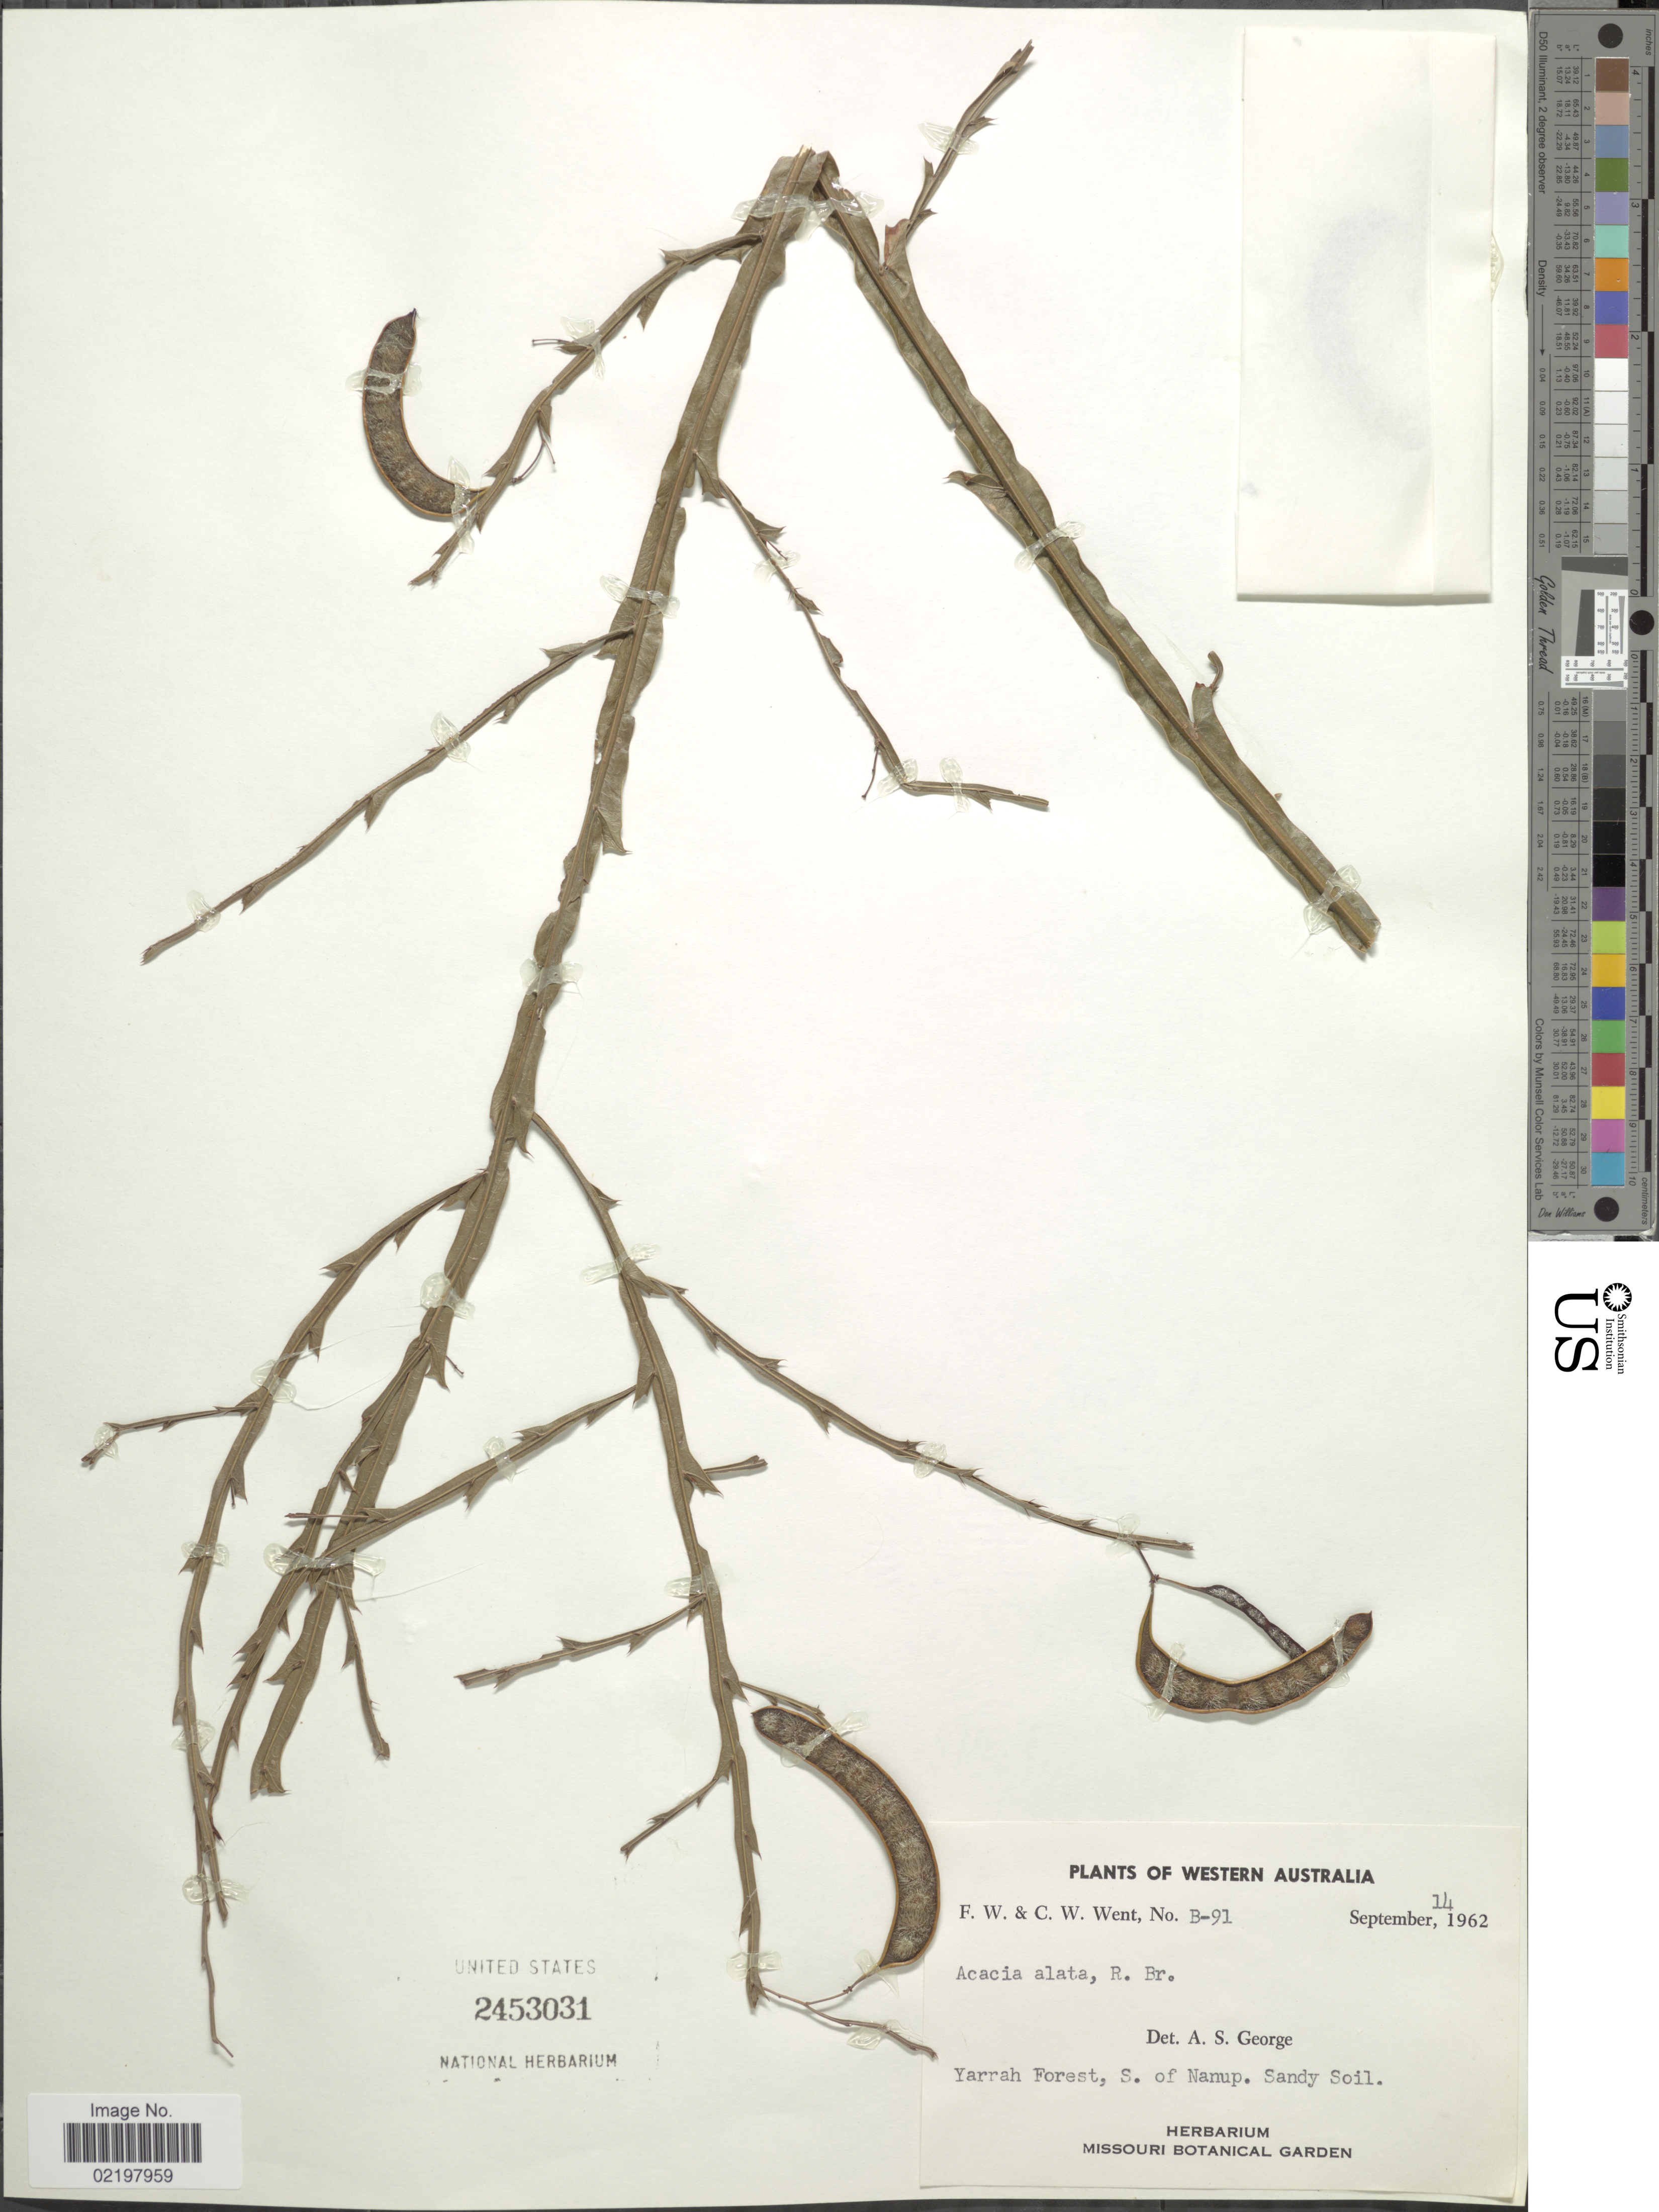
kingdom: Plantae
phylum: Tracheophyta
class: Magnoliopsida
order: Fabales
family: Fabaceae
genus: Acacia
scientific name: Acacia alata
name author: R. Br.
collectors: F. W. Went & C. W. Went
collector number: B-91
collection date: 1962-09-14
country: Australia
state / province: Western Australia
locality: Western Australia, Yarrah Forest, S. of Nanup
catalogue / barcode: US 2453031